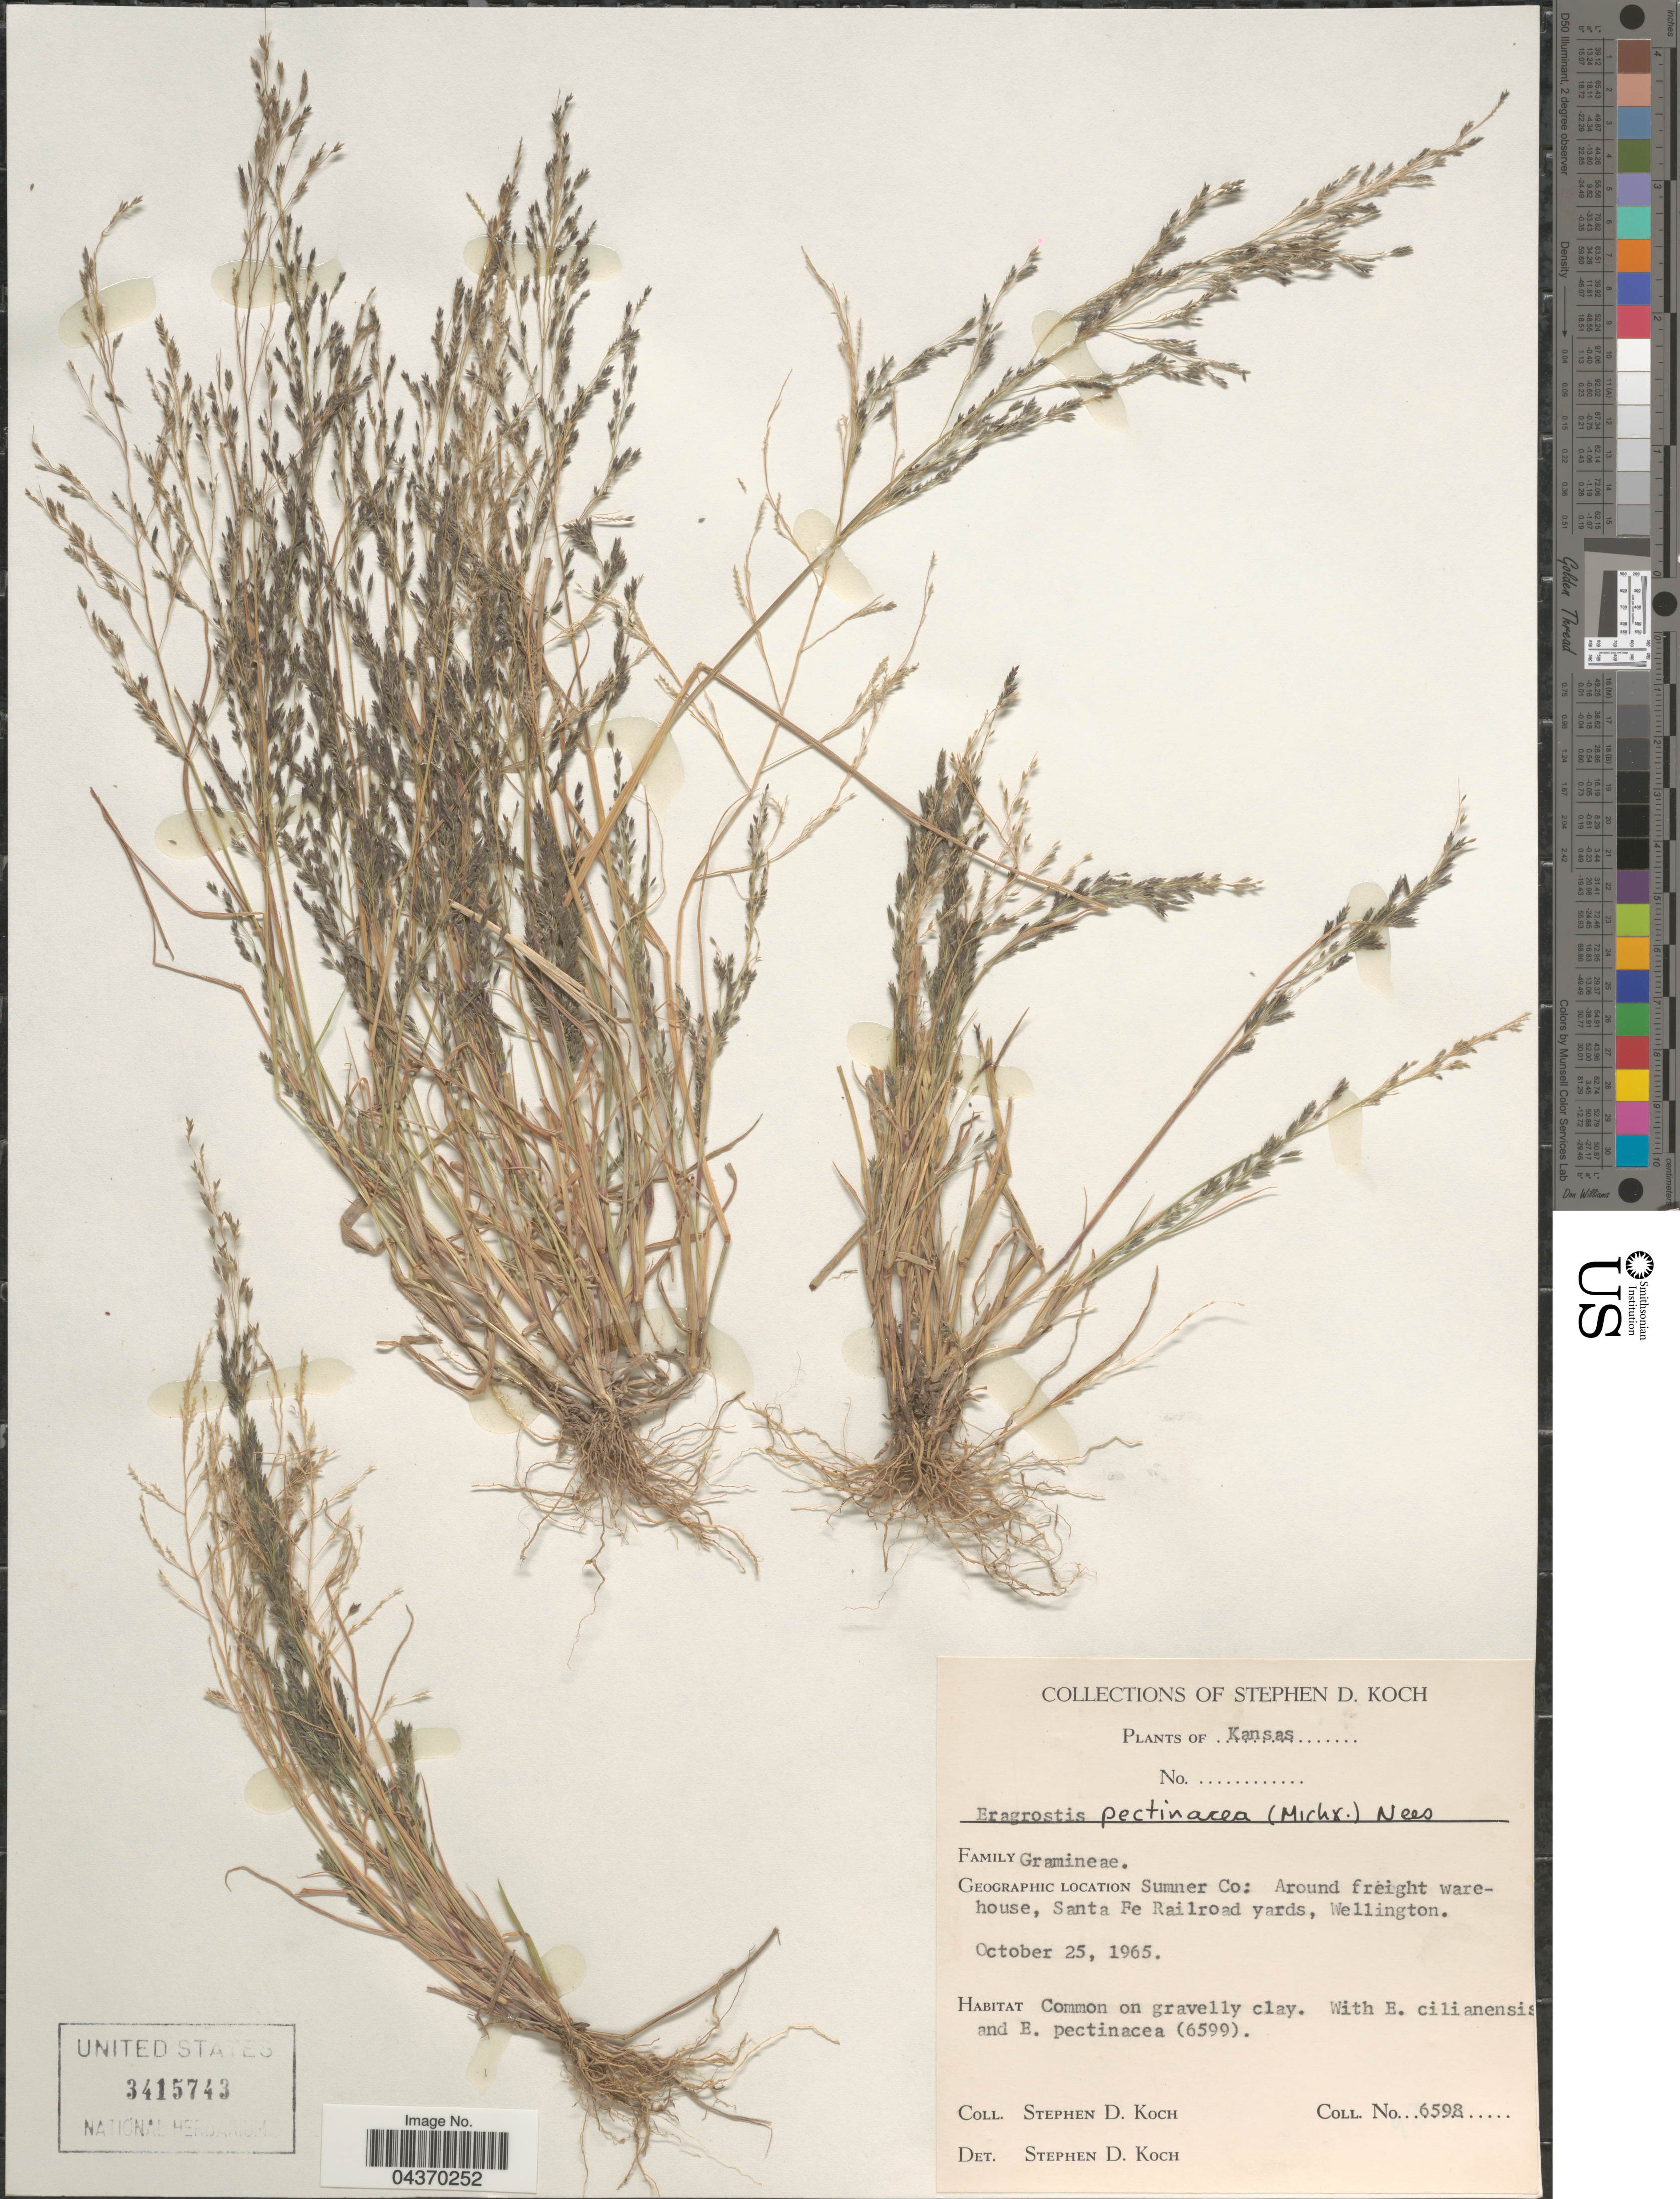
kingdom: Plantae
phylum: Tracheophyta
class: Liliopsida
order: Poales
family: Poaceae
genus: Eragrostis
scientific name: Eragrostis pectinacea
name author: (Michx.) Nees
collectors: S. D. Koch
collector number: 6598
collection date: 1965-10-25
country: United States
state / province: Kansas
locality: Summer Co: Around freight warehouse, Santa Fe Railroad yards, Wellington.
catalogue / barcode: US 3415743